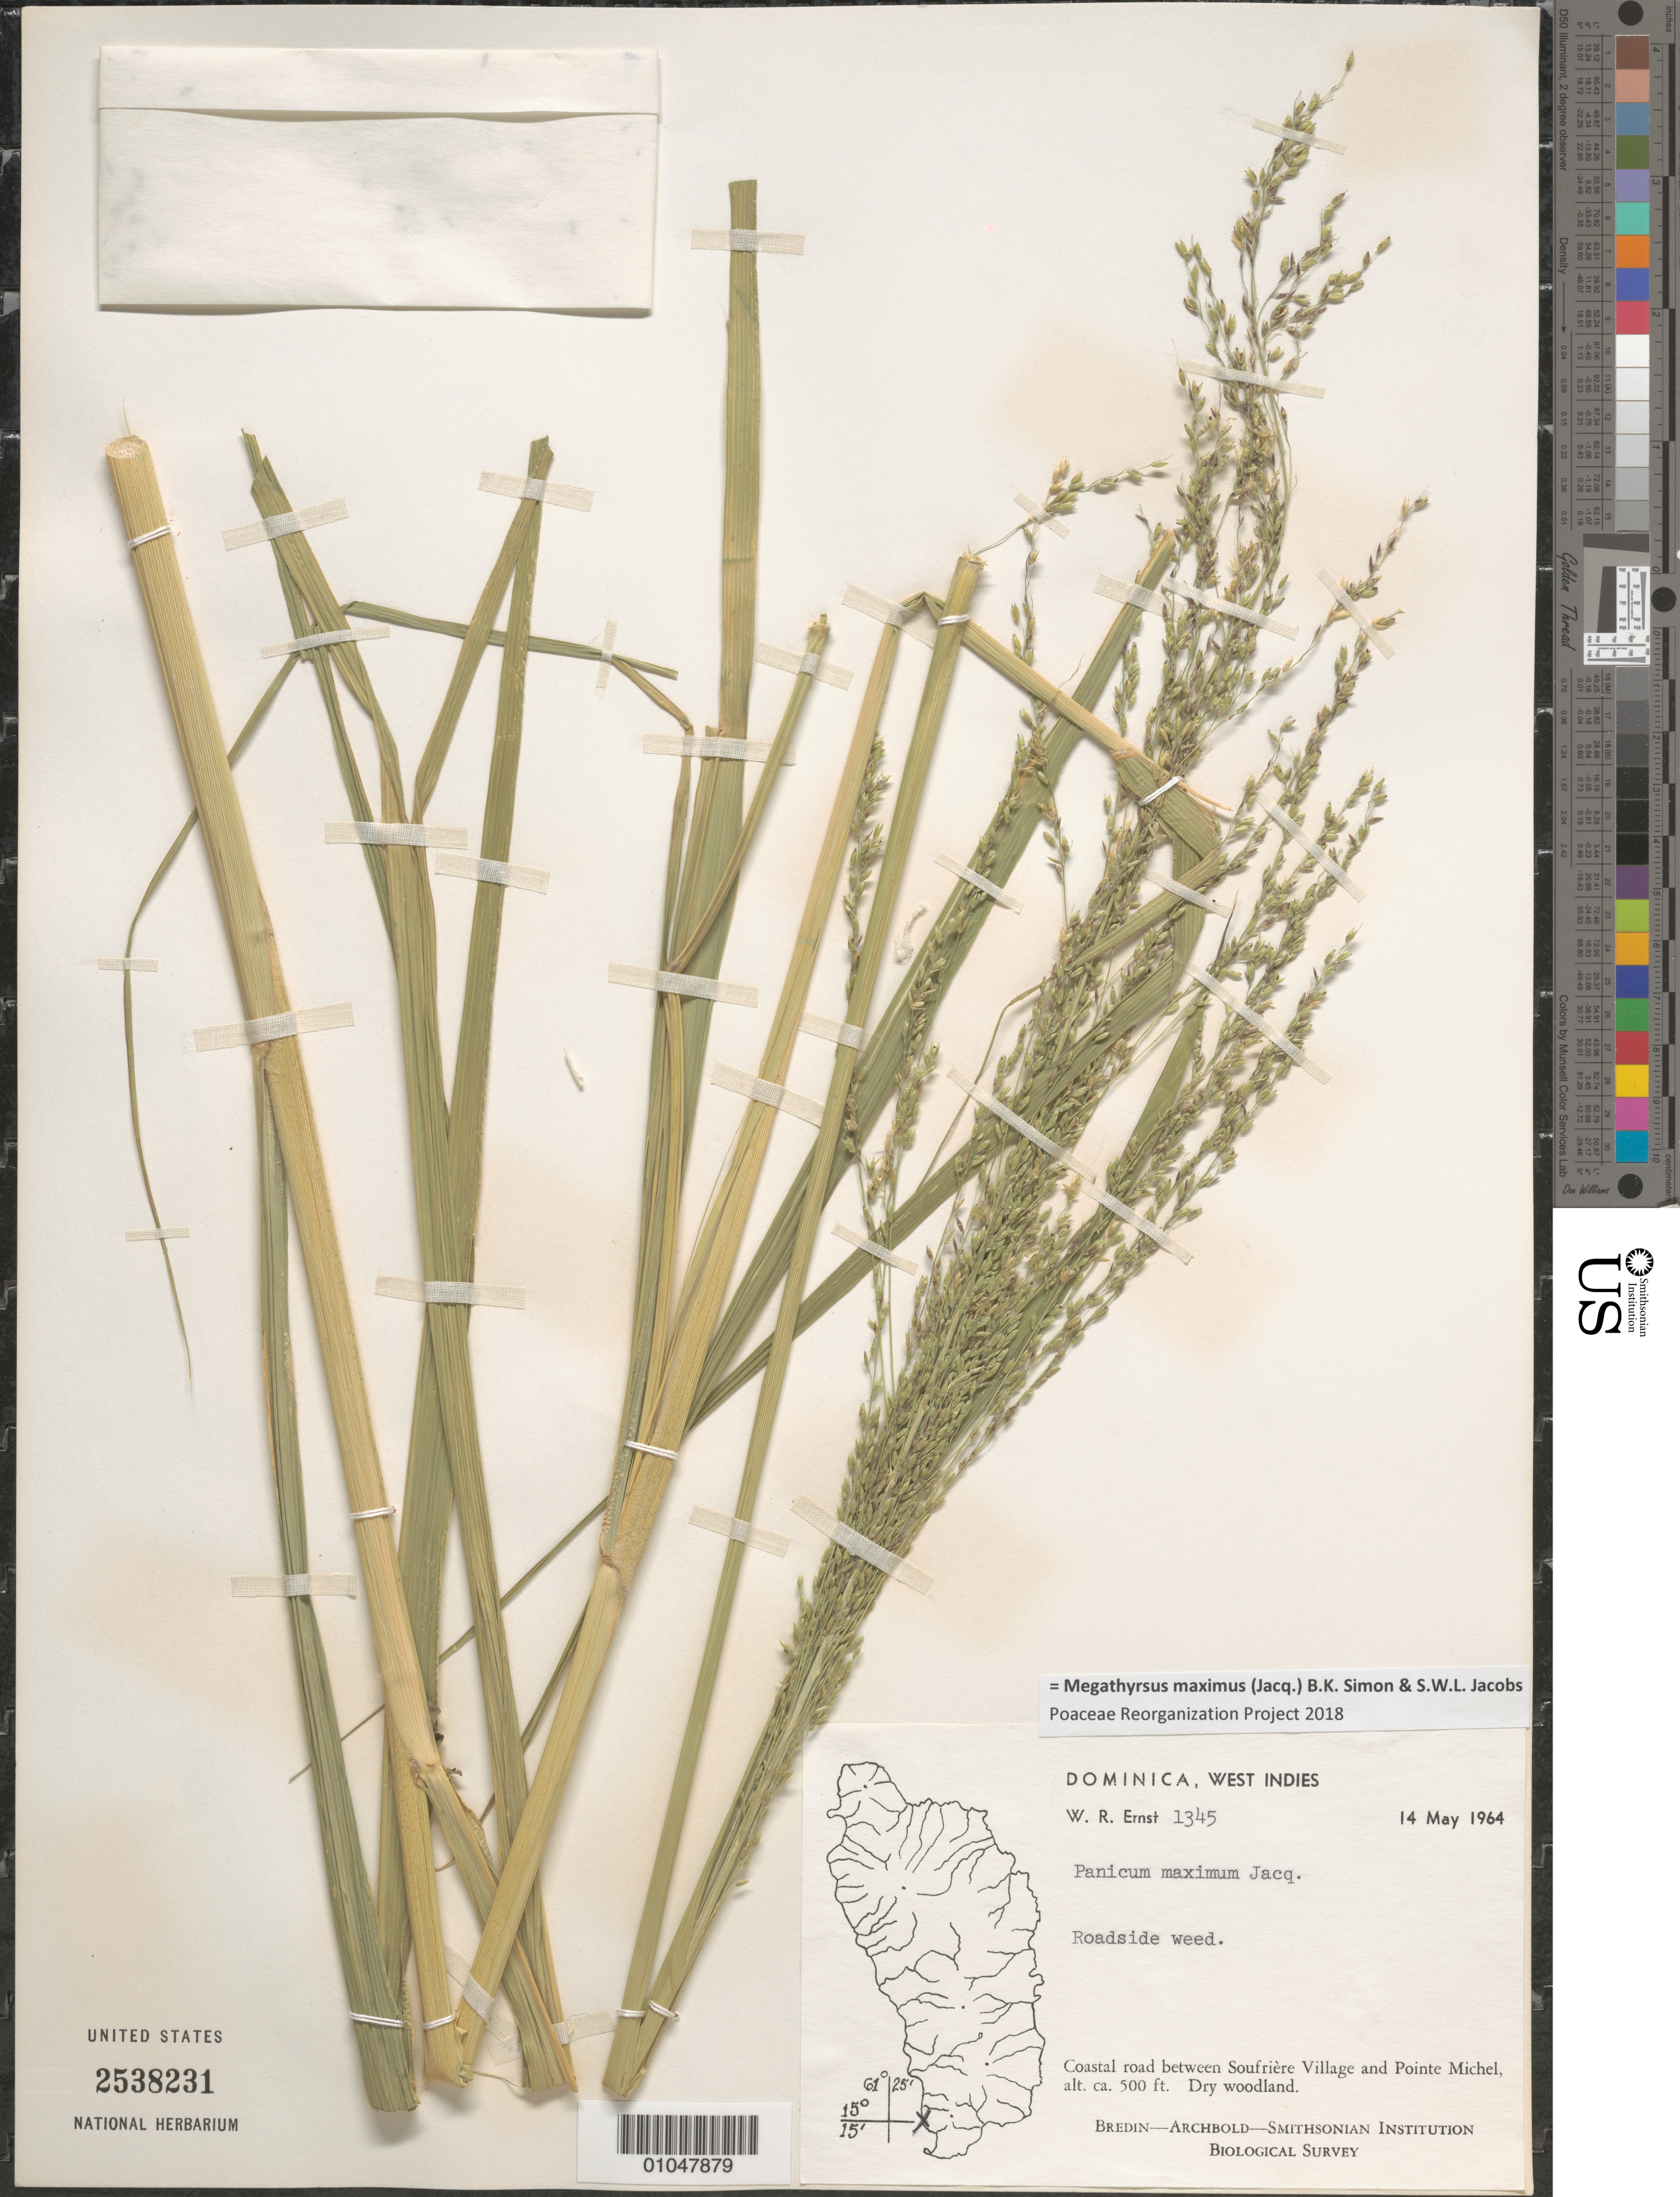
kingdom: Plantae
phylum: Tracheophyta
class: Liliopsida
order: Poales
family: Poaceae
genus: Panicum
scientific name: Panicum maximum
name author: Jacq.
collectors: W. R. Ernst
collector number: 1345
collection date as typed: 14 May 1964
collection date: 1964-05-14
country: Dominica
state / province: St. Luke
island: Dominica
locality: Coastal rd between Soufriere Village and Pointe Michel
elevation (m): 152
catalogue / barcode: US 2538231